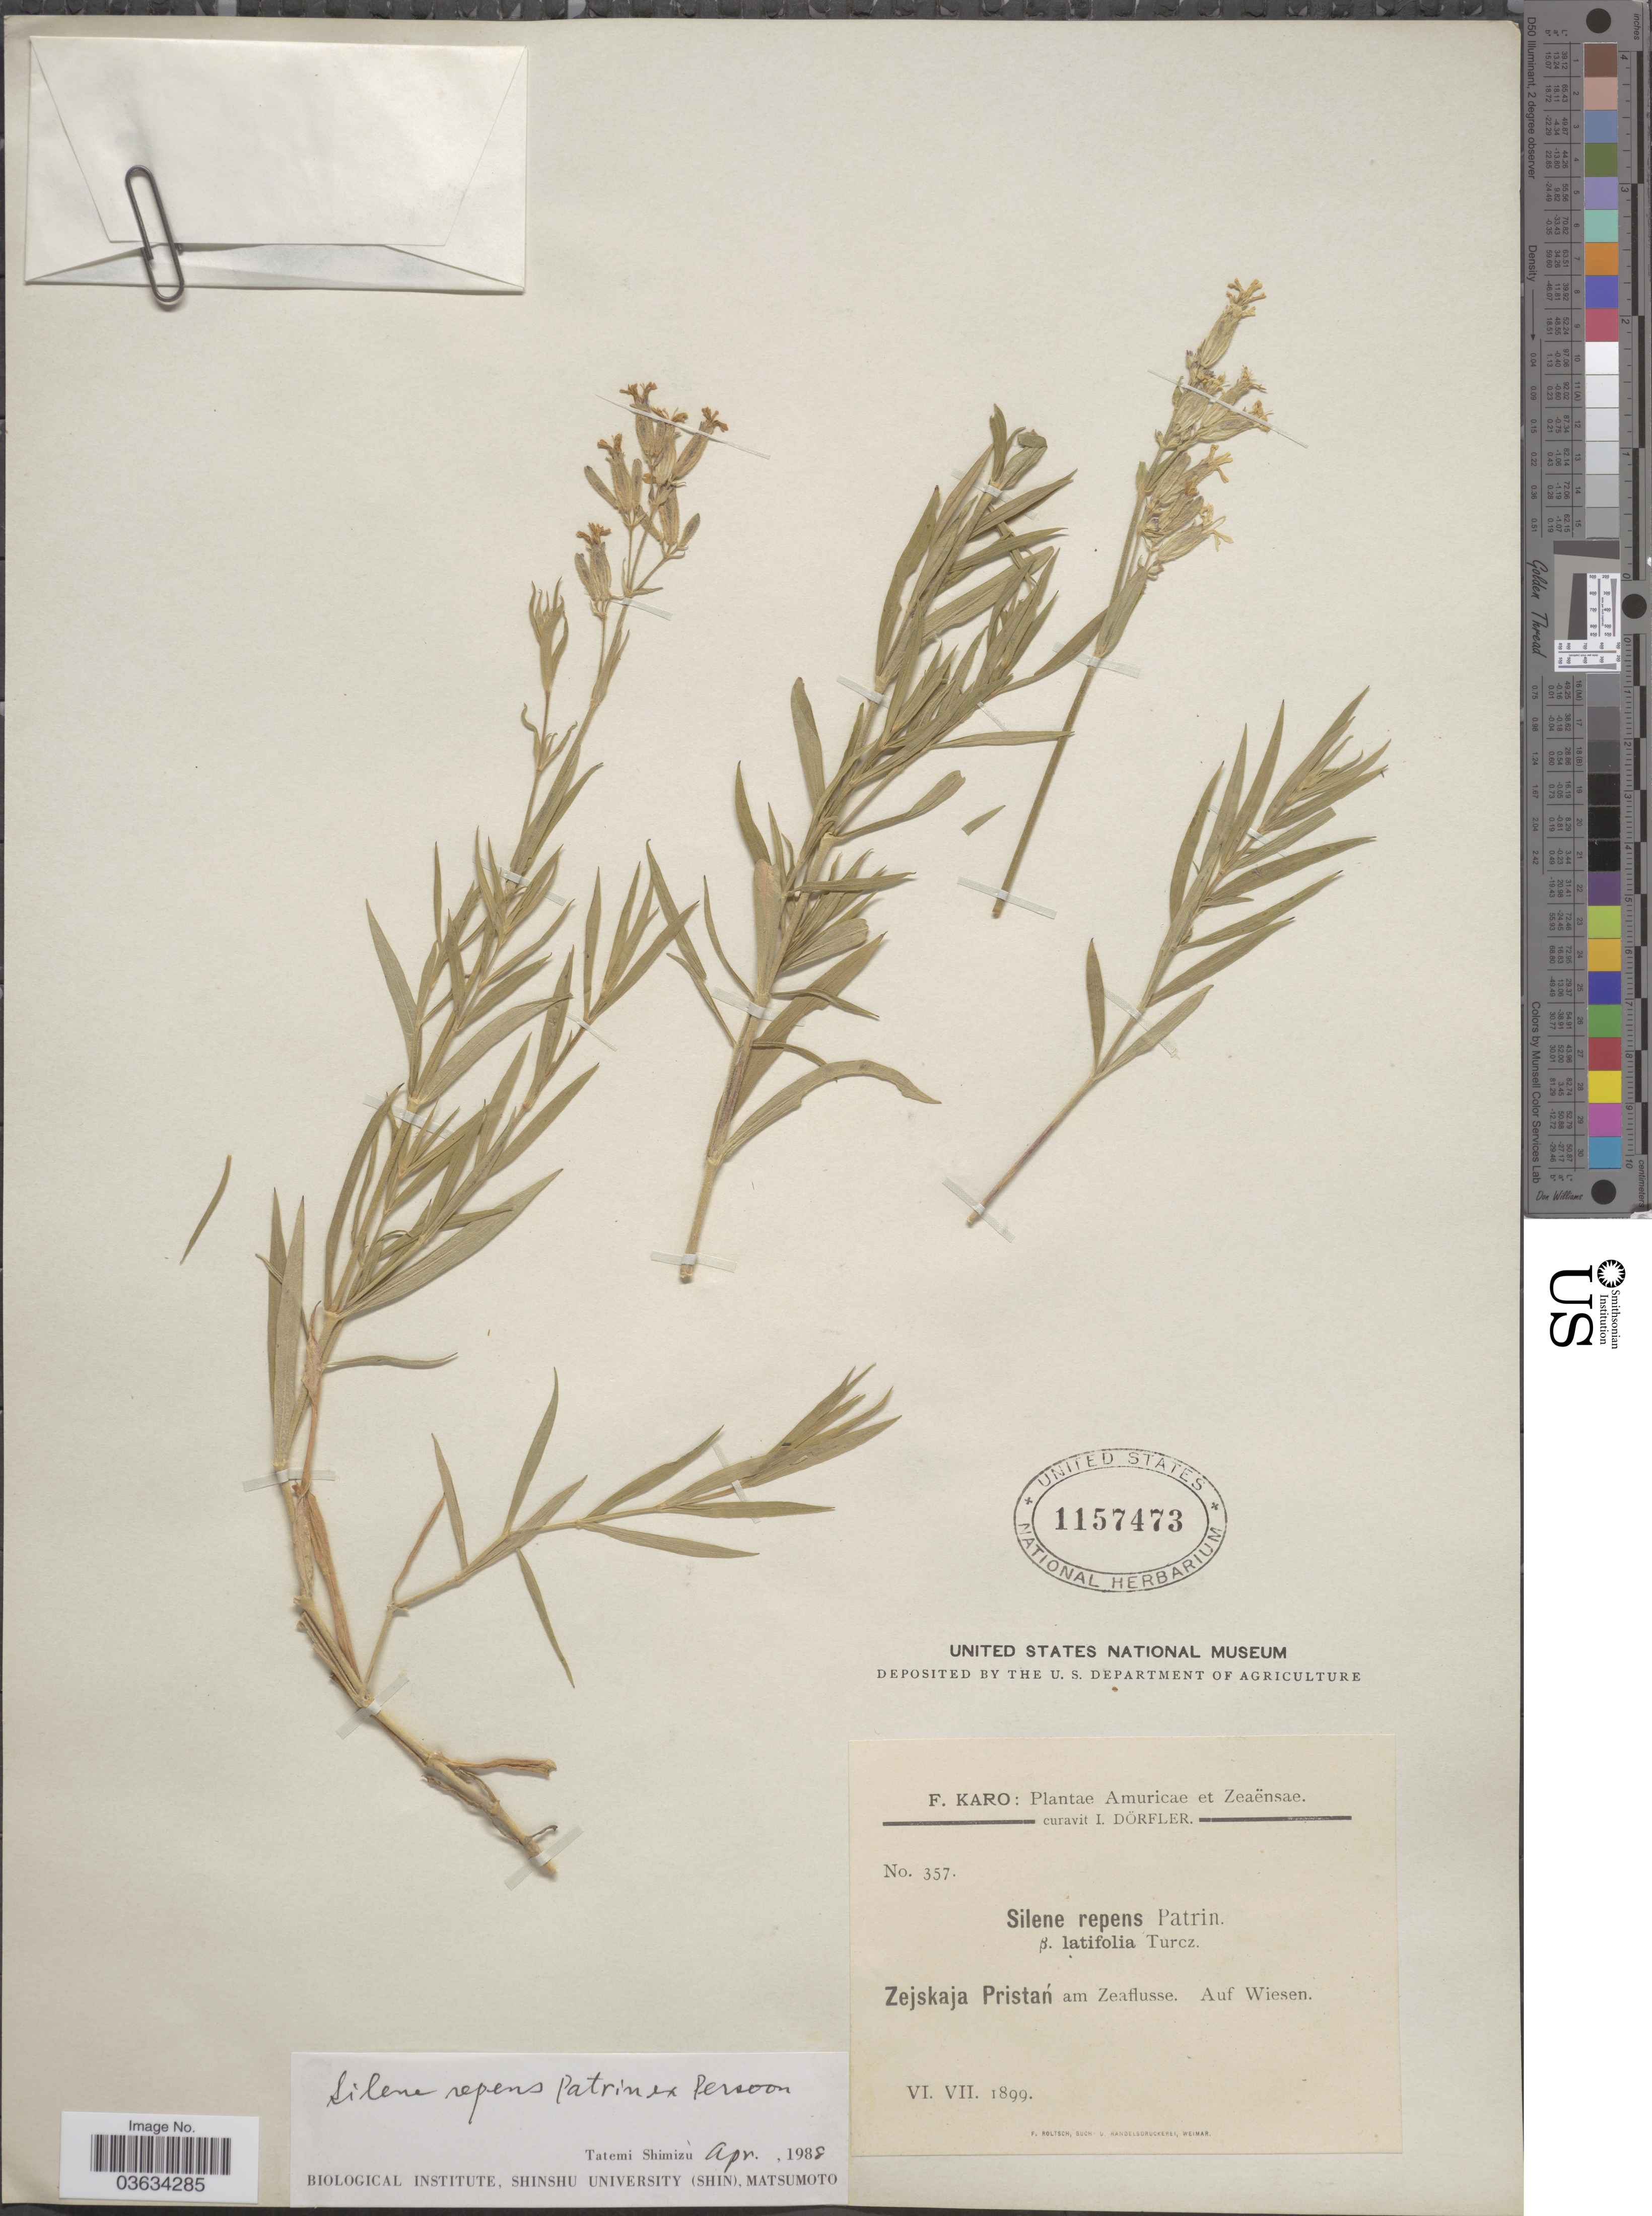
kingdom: Plantae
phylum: Tracheophyta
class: Magnoliopsida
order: Caryophyllales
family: Caryophyllaceae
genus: Silene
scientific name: Silene repens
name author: Patrin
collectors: F. Karo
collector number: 357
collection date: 1899-06/1899-07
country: Russian Federation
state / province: Amur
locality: Amuricae et Zeaënsae. Zejskaja Pristan am Zeaflusse. Auf Wiesen.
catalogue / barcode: US 1157473